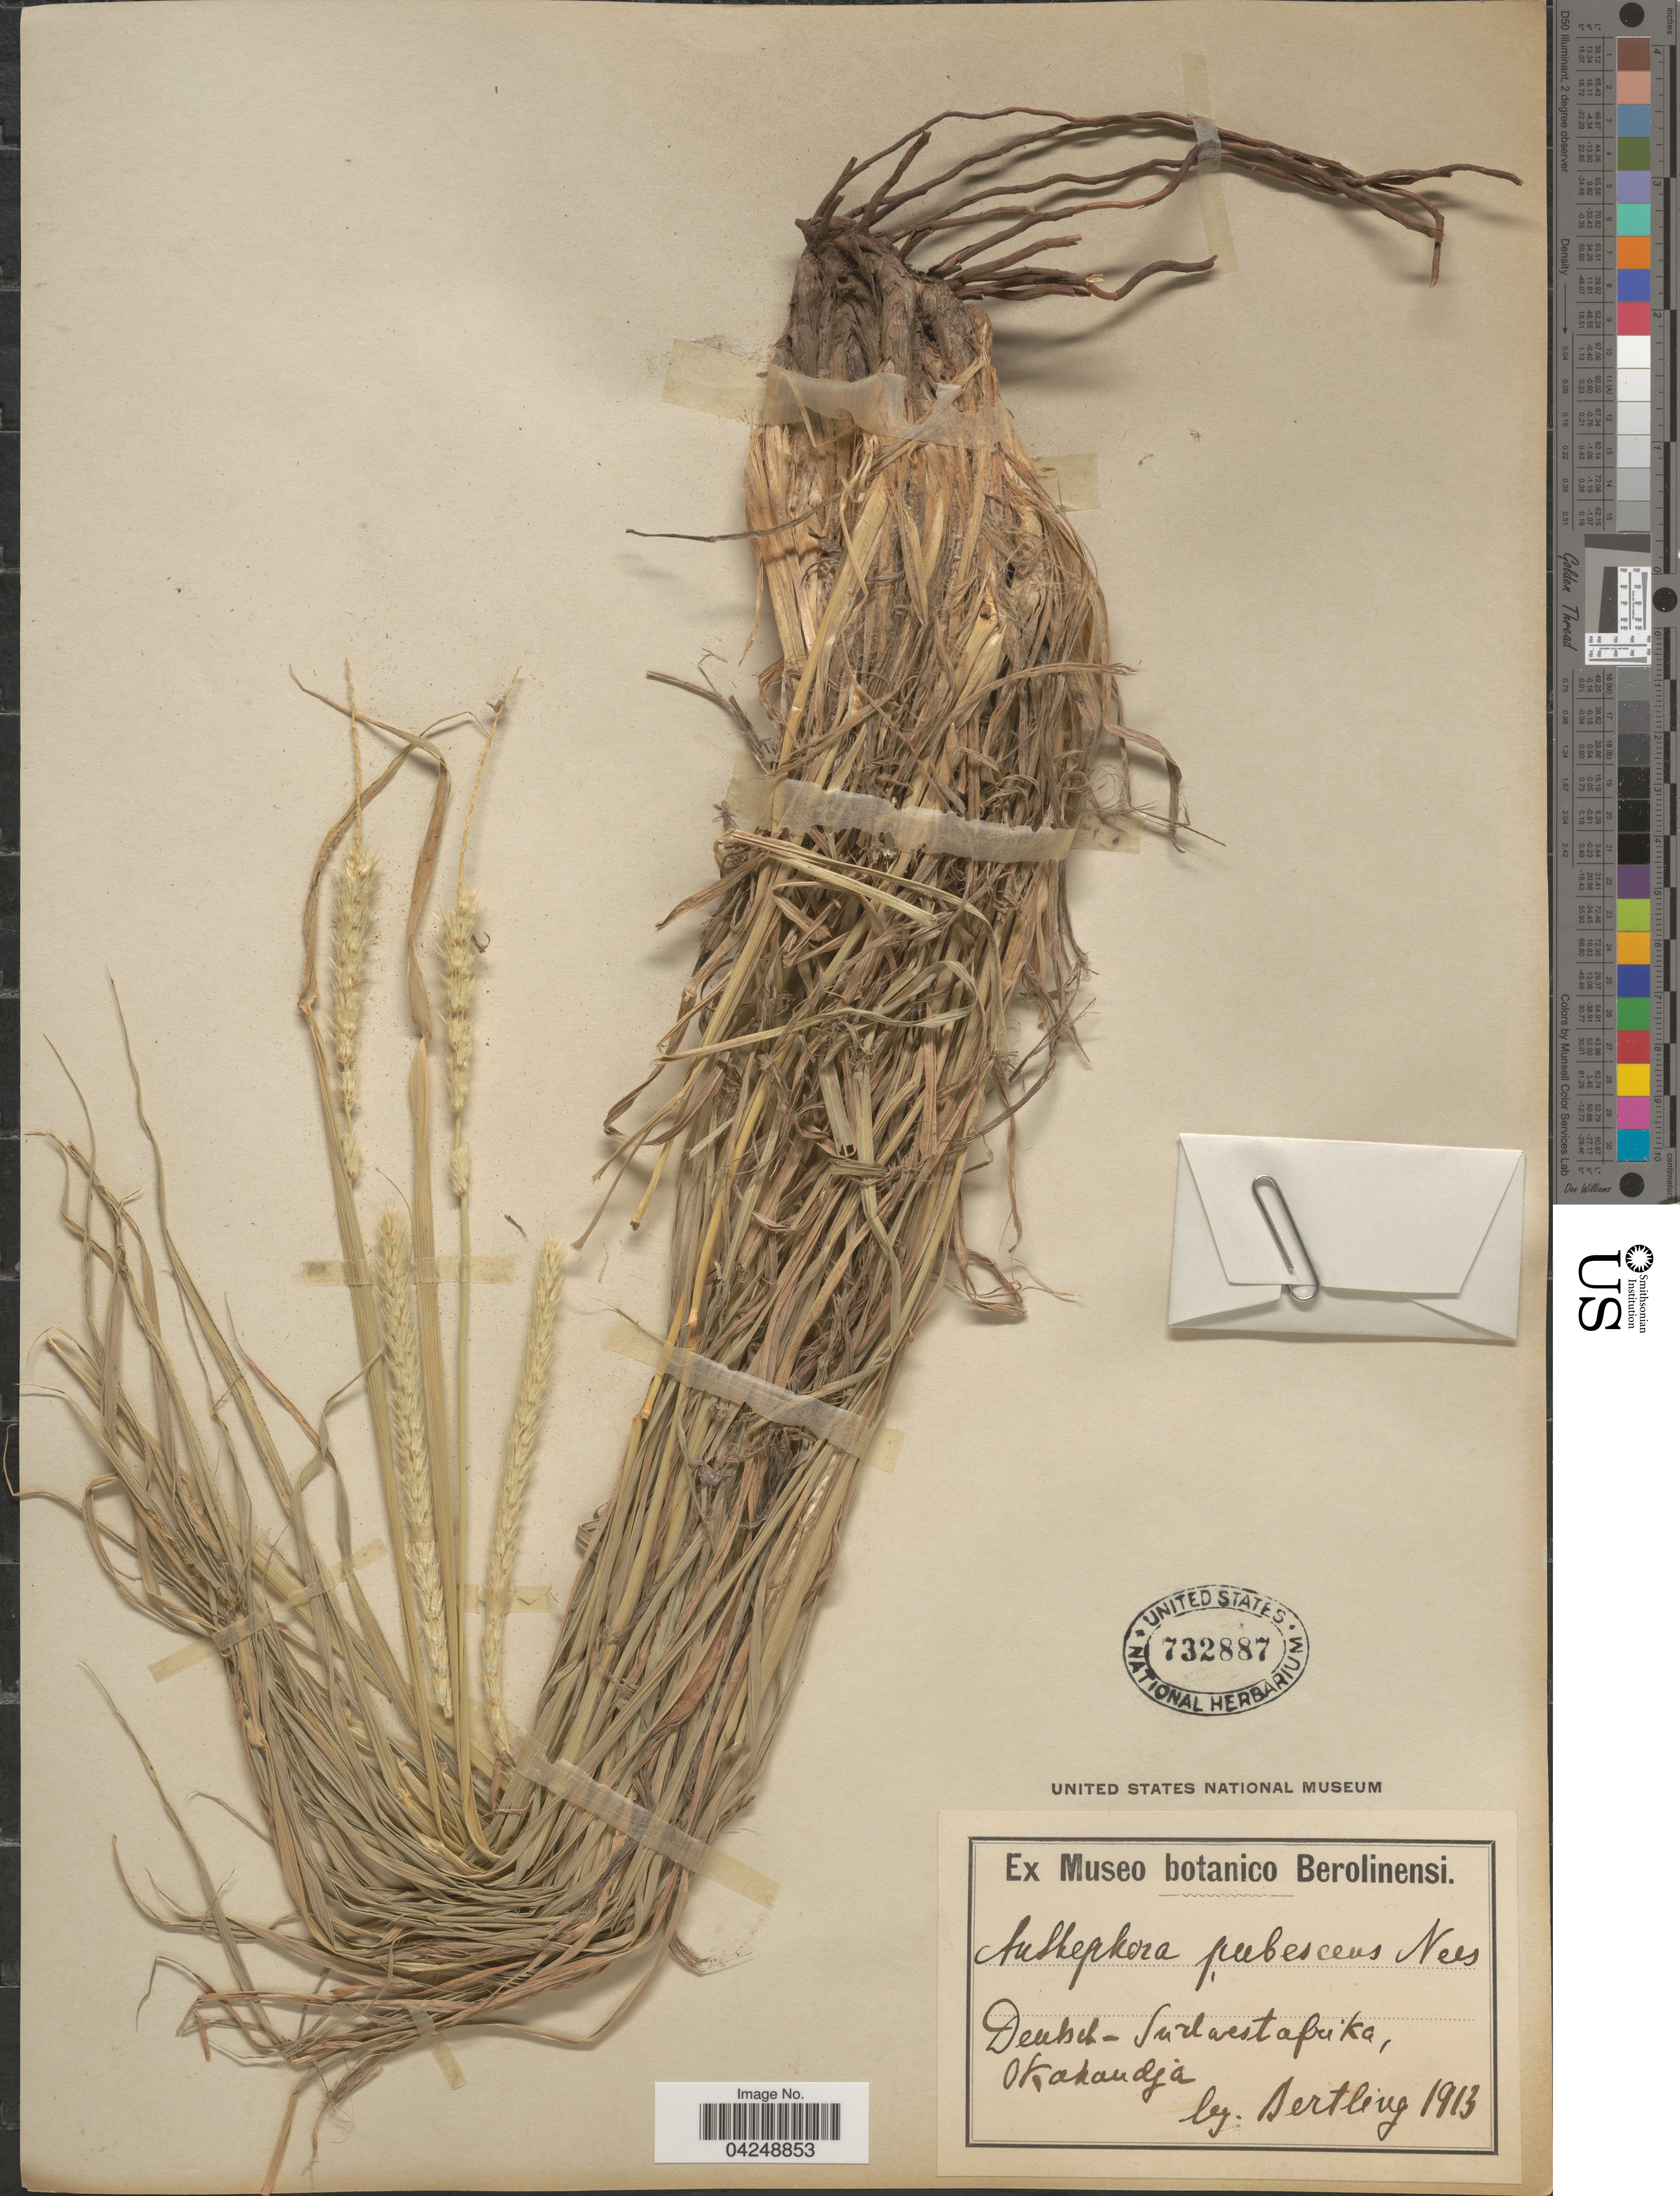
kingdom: Plantae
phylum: Tracheophyta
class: Liliopsida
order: Poales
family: Poaceae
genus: Anthephora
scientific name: Anthephora pubescens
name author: Nees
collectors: Bertling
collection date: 1913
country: Namibia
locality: Deutsch-Südwestafrika, Okahandja.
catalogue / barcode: US 732887